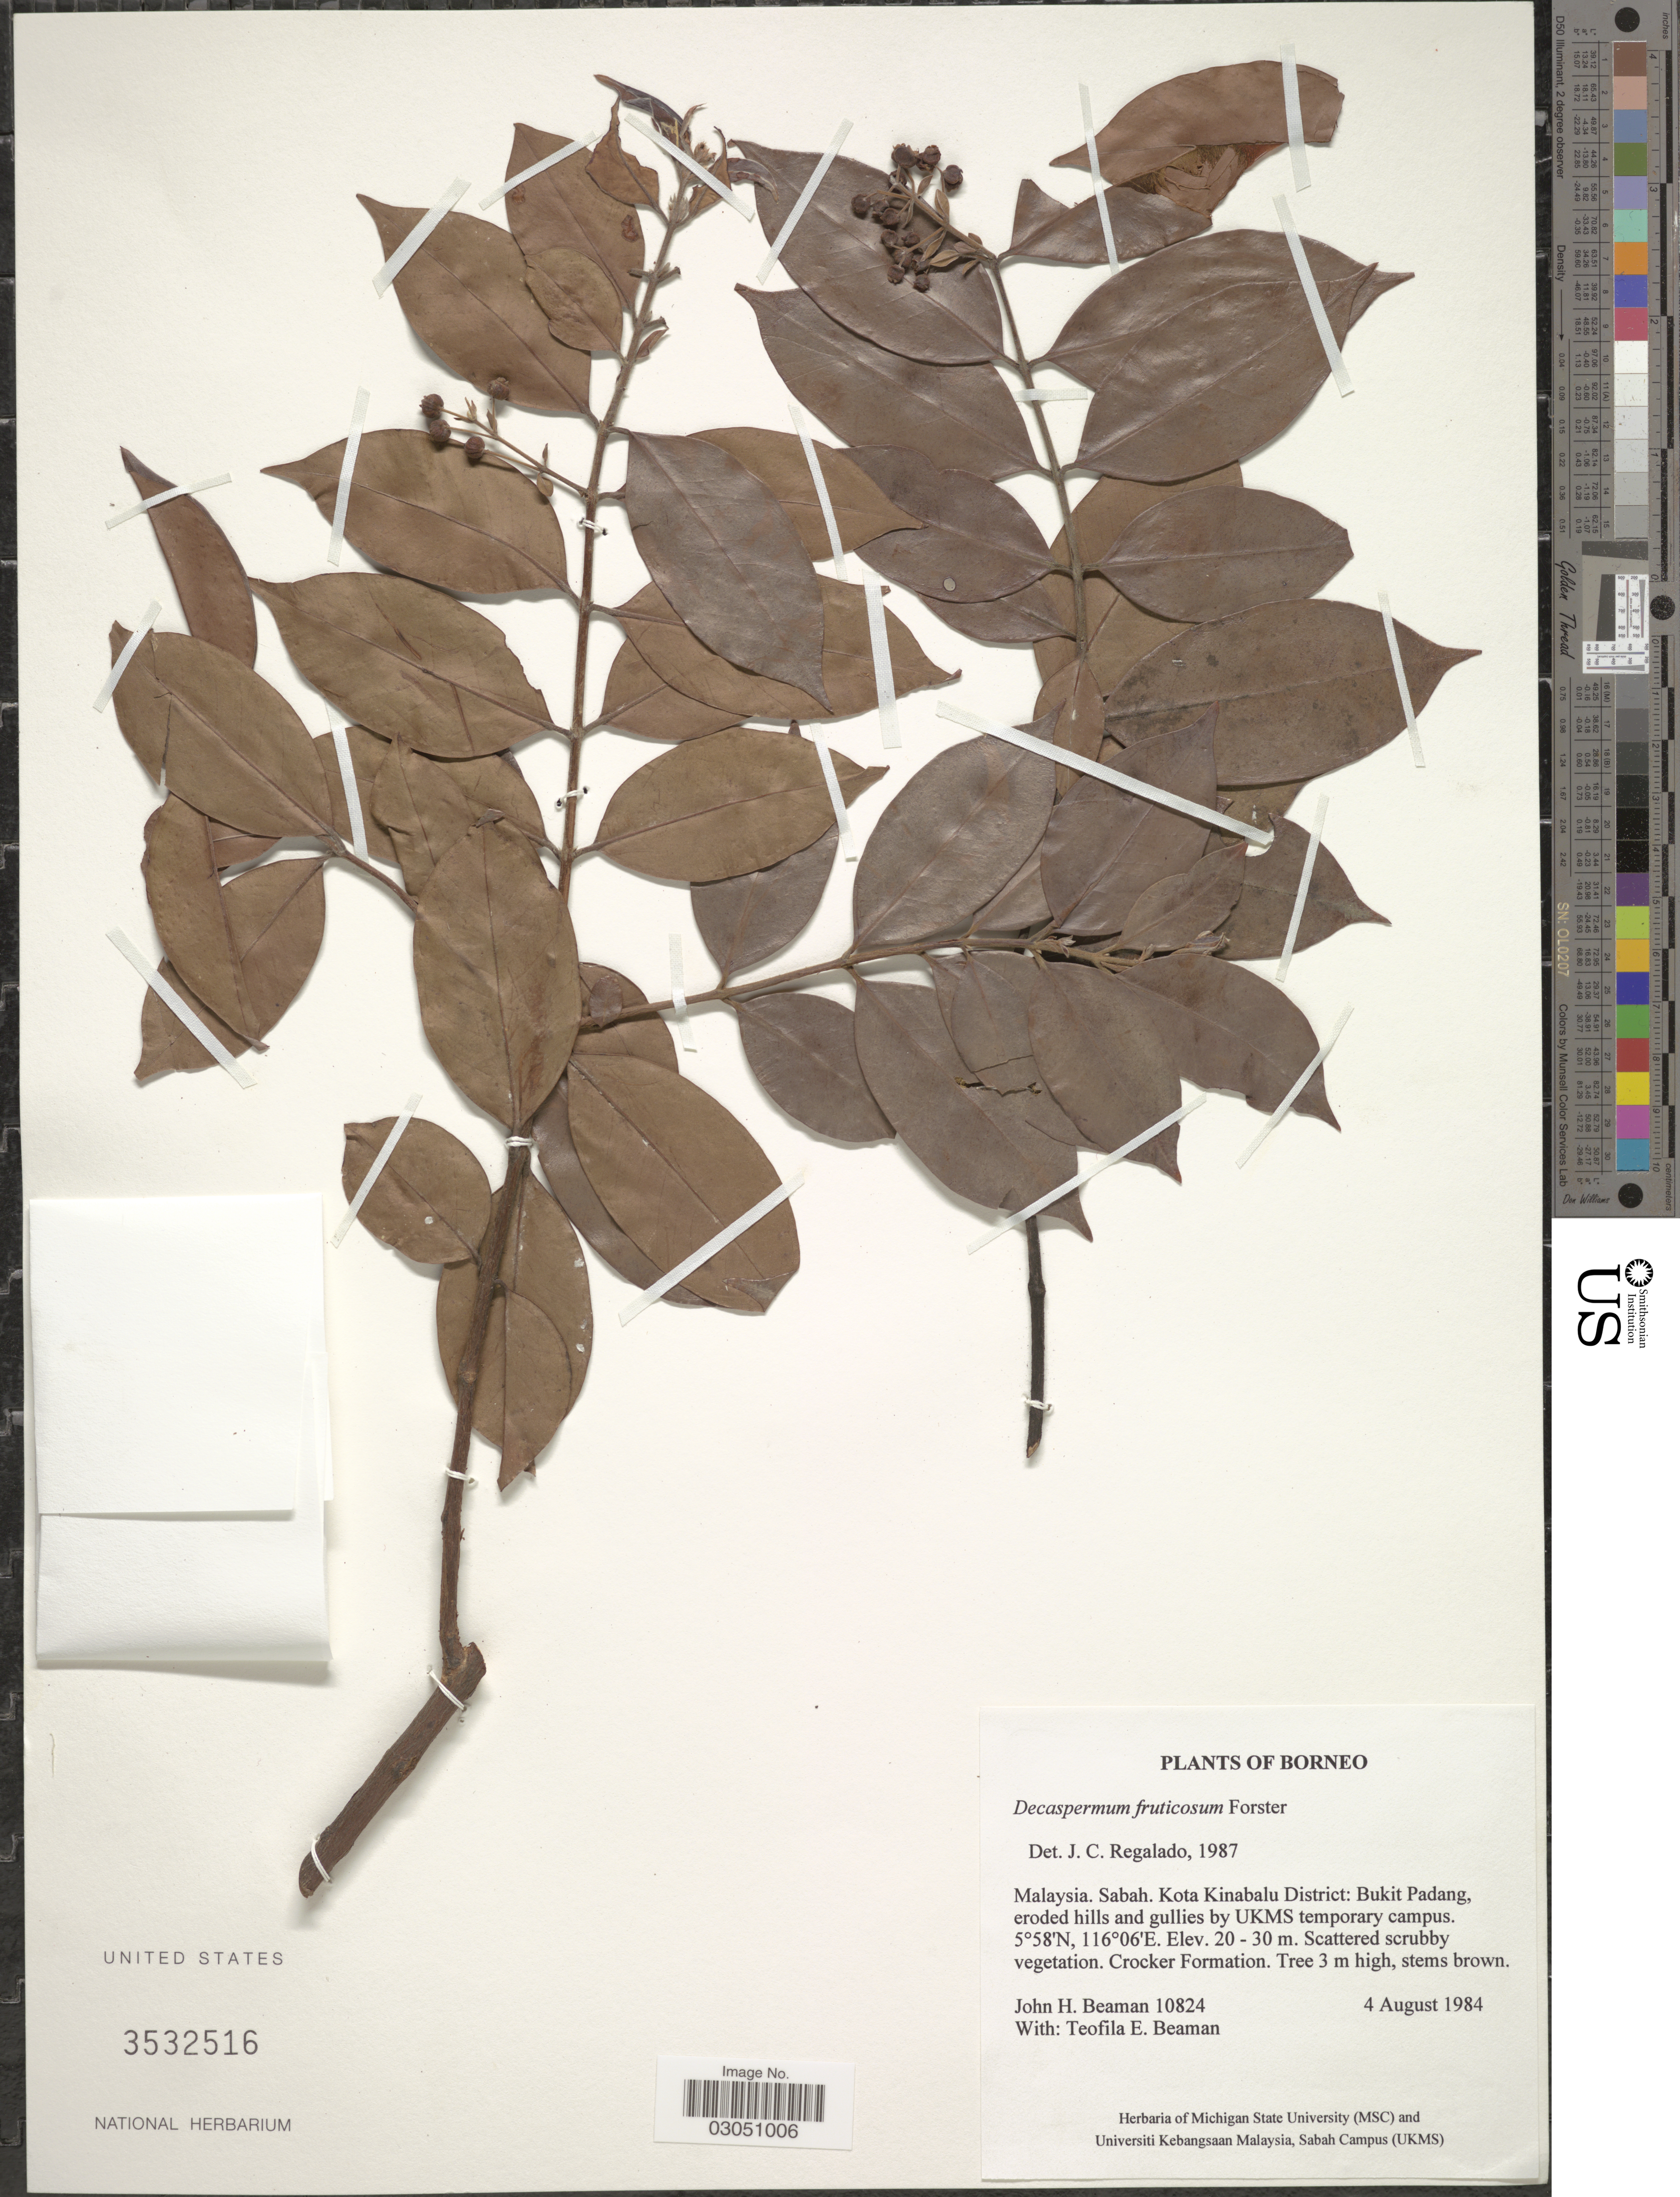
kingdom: Plantae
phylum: Tracheophyta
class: Magnoliopsida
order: Myrtales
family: Myrtaceae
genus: Decaspermum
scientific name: Decaspermum fruticosum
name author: J.R. Forst. & G. Forst.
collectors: J. H. Beaman & T. E. Beaman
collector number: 10824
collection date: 1984-08-04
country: Malaysia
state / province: Sabah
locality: Borneo. Kota Kinabalu District: Bukit Padang, eroded hills and gullies by UKMS temporary campus.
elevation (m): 20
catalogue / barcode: US 3532516